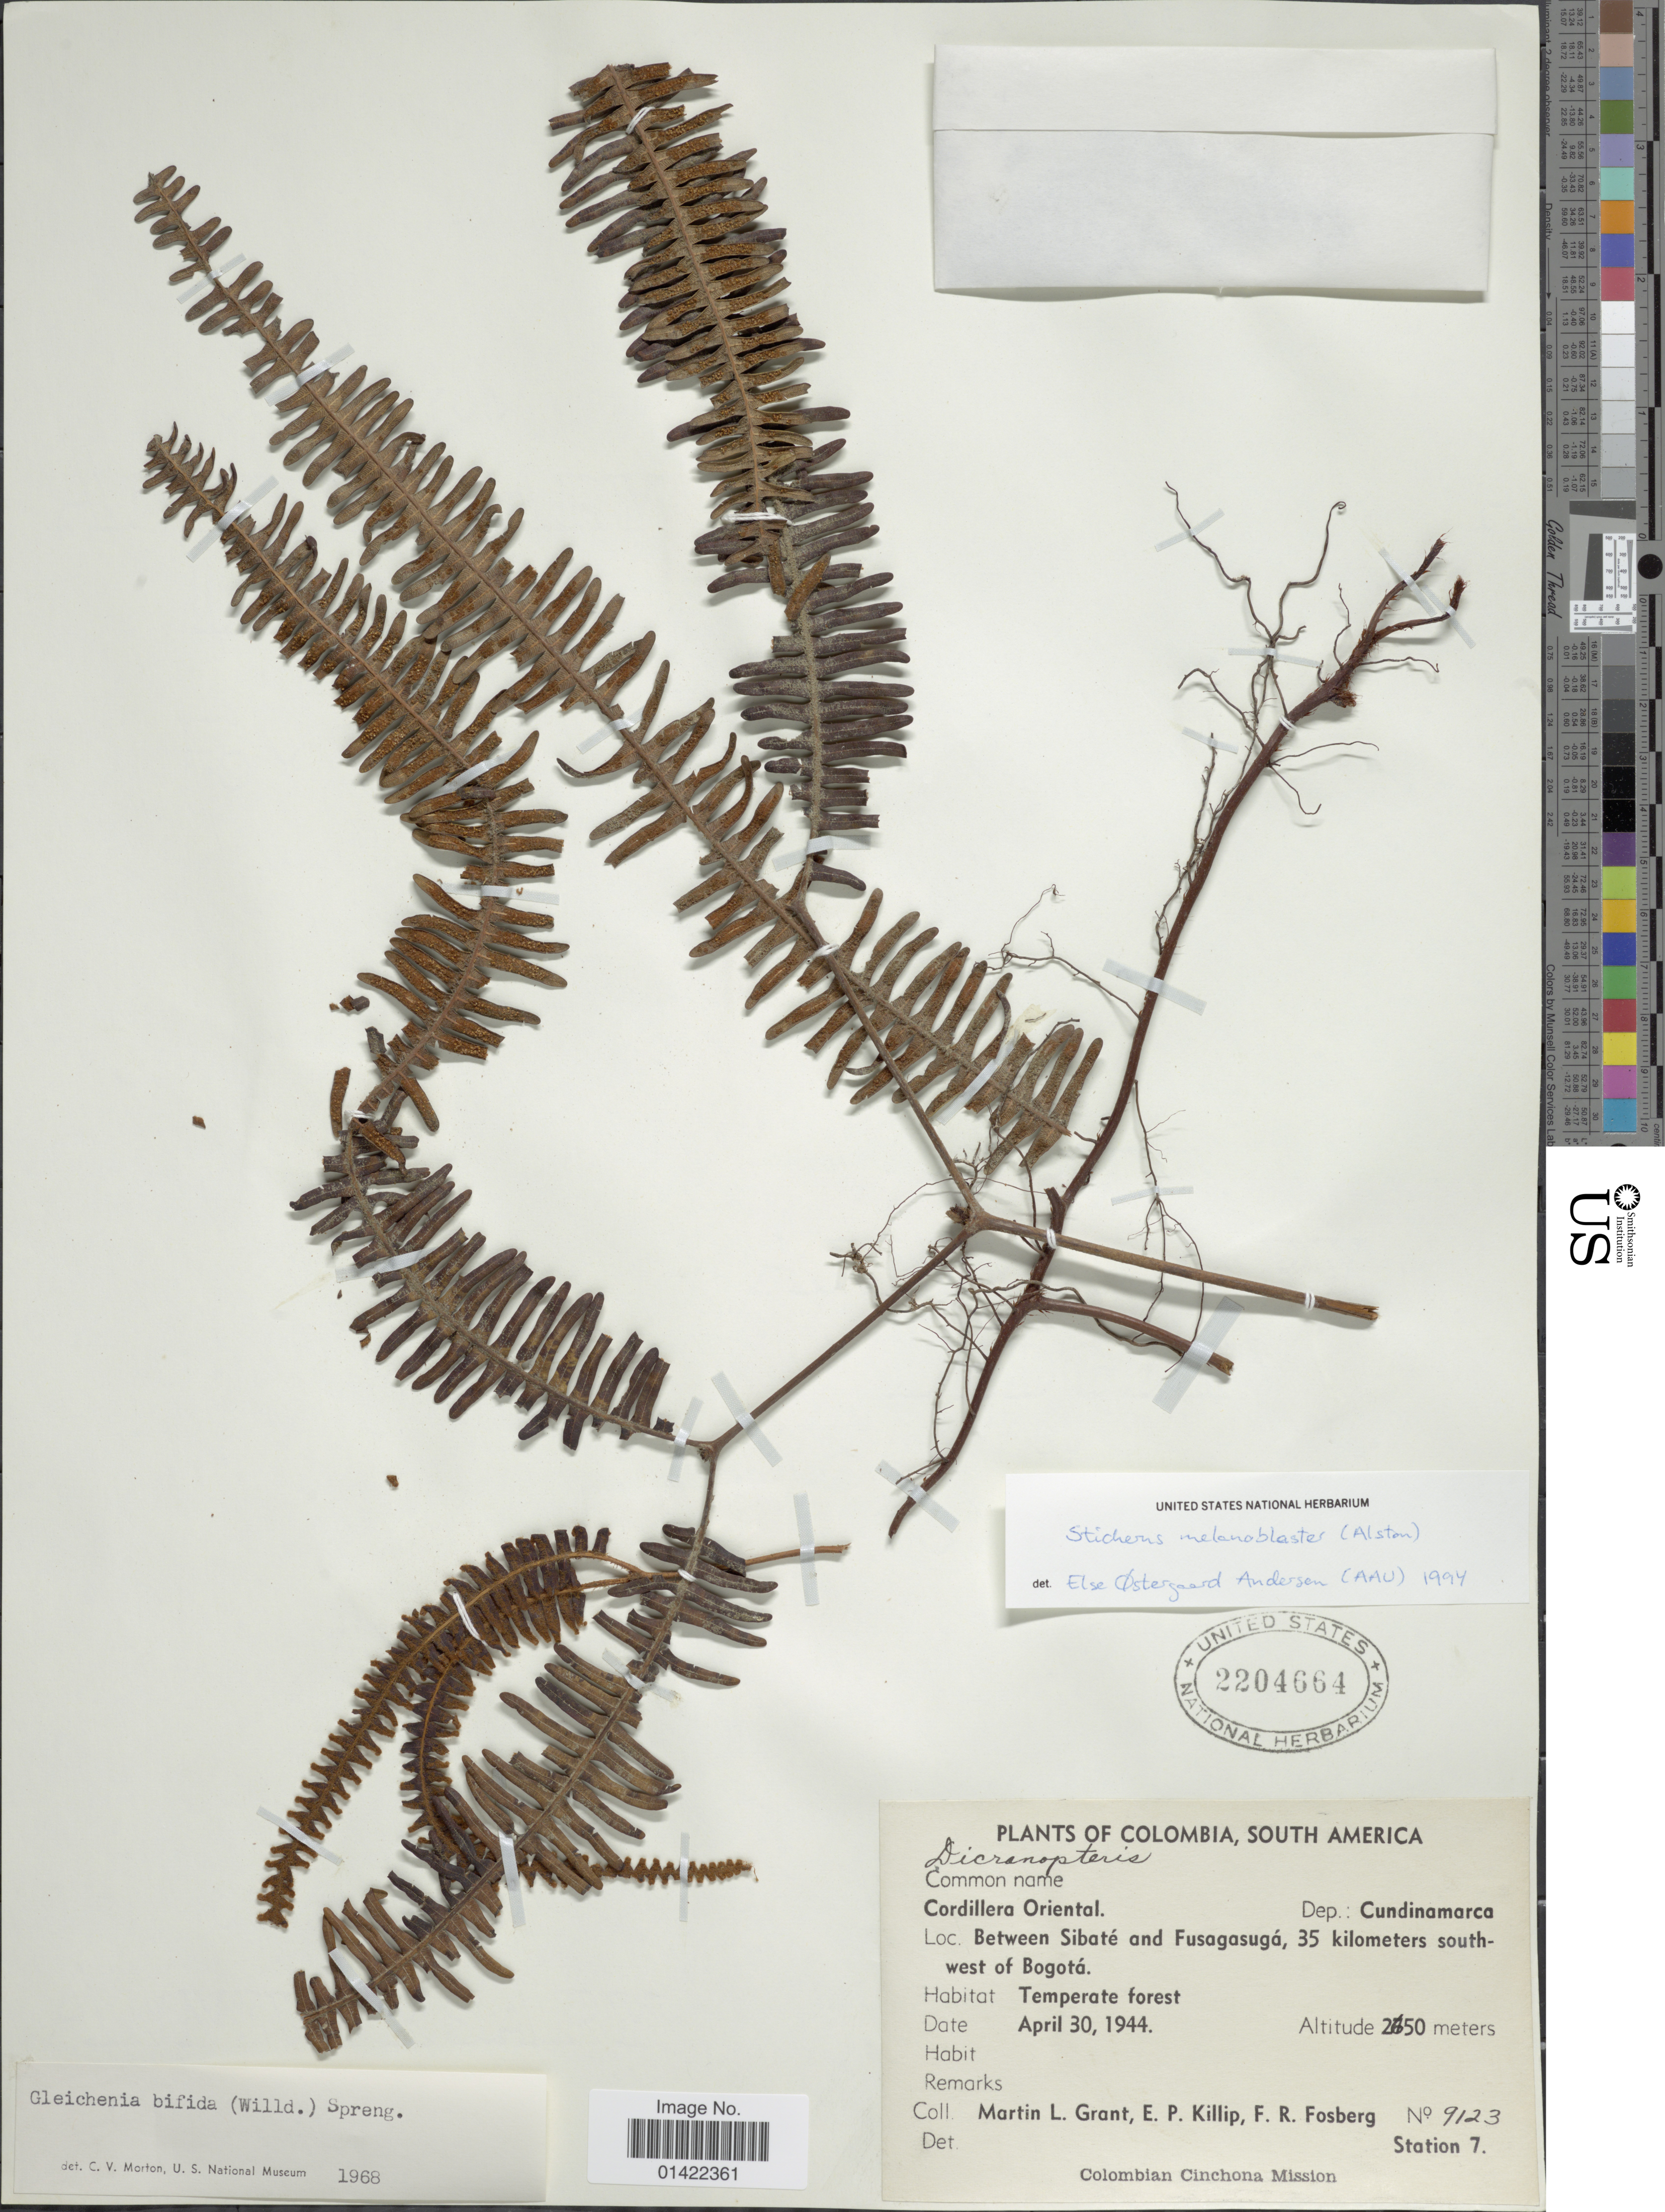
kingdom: Plantae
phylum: Tracheophyta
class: Polypodiopsida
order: Gleicheniales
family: Gleicheniaceae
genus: Sticherus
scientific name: Sticherus melanoblastus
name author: (Alston) E.Ø. Andersen & B. Øllg.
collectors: M. L. Grant, E. P. Killip & F. R. Fosberg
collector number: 9123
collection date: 1944-04-30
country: Colombia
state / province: Cundinamarca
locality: Cordillera Oriental, between Sibaté and Fusagasugá, 35 kilometers southwest of Bogotá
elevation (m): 2650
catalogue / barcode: US 2204664